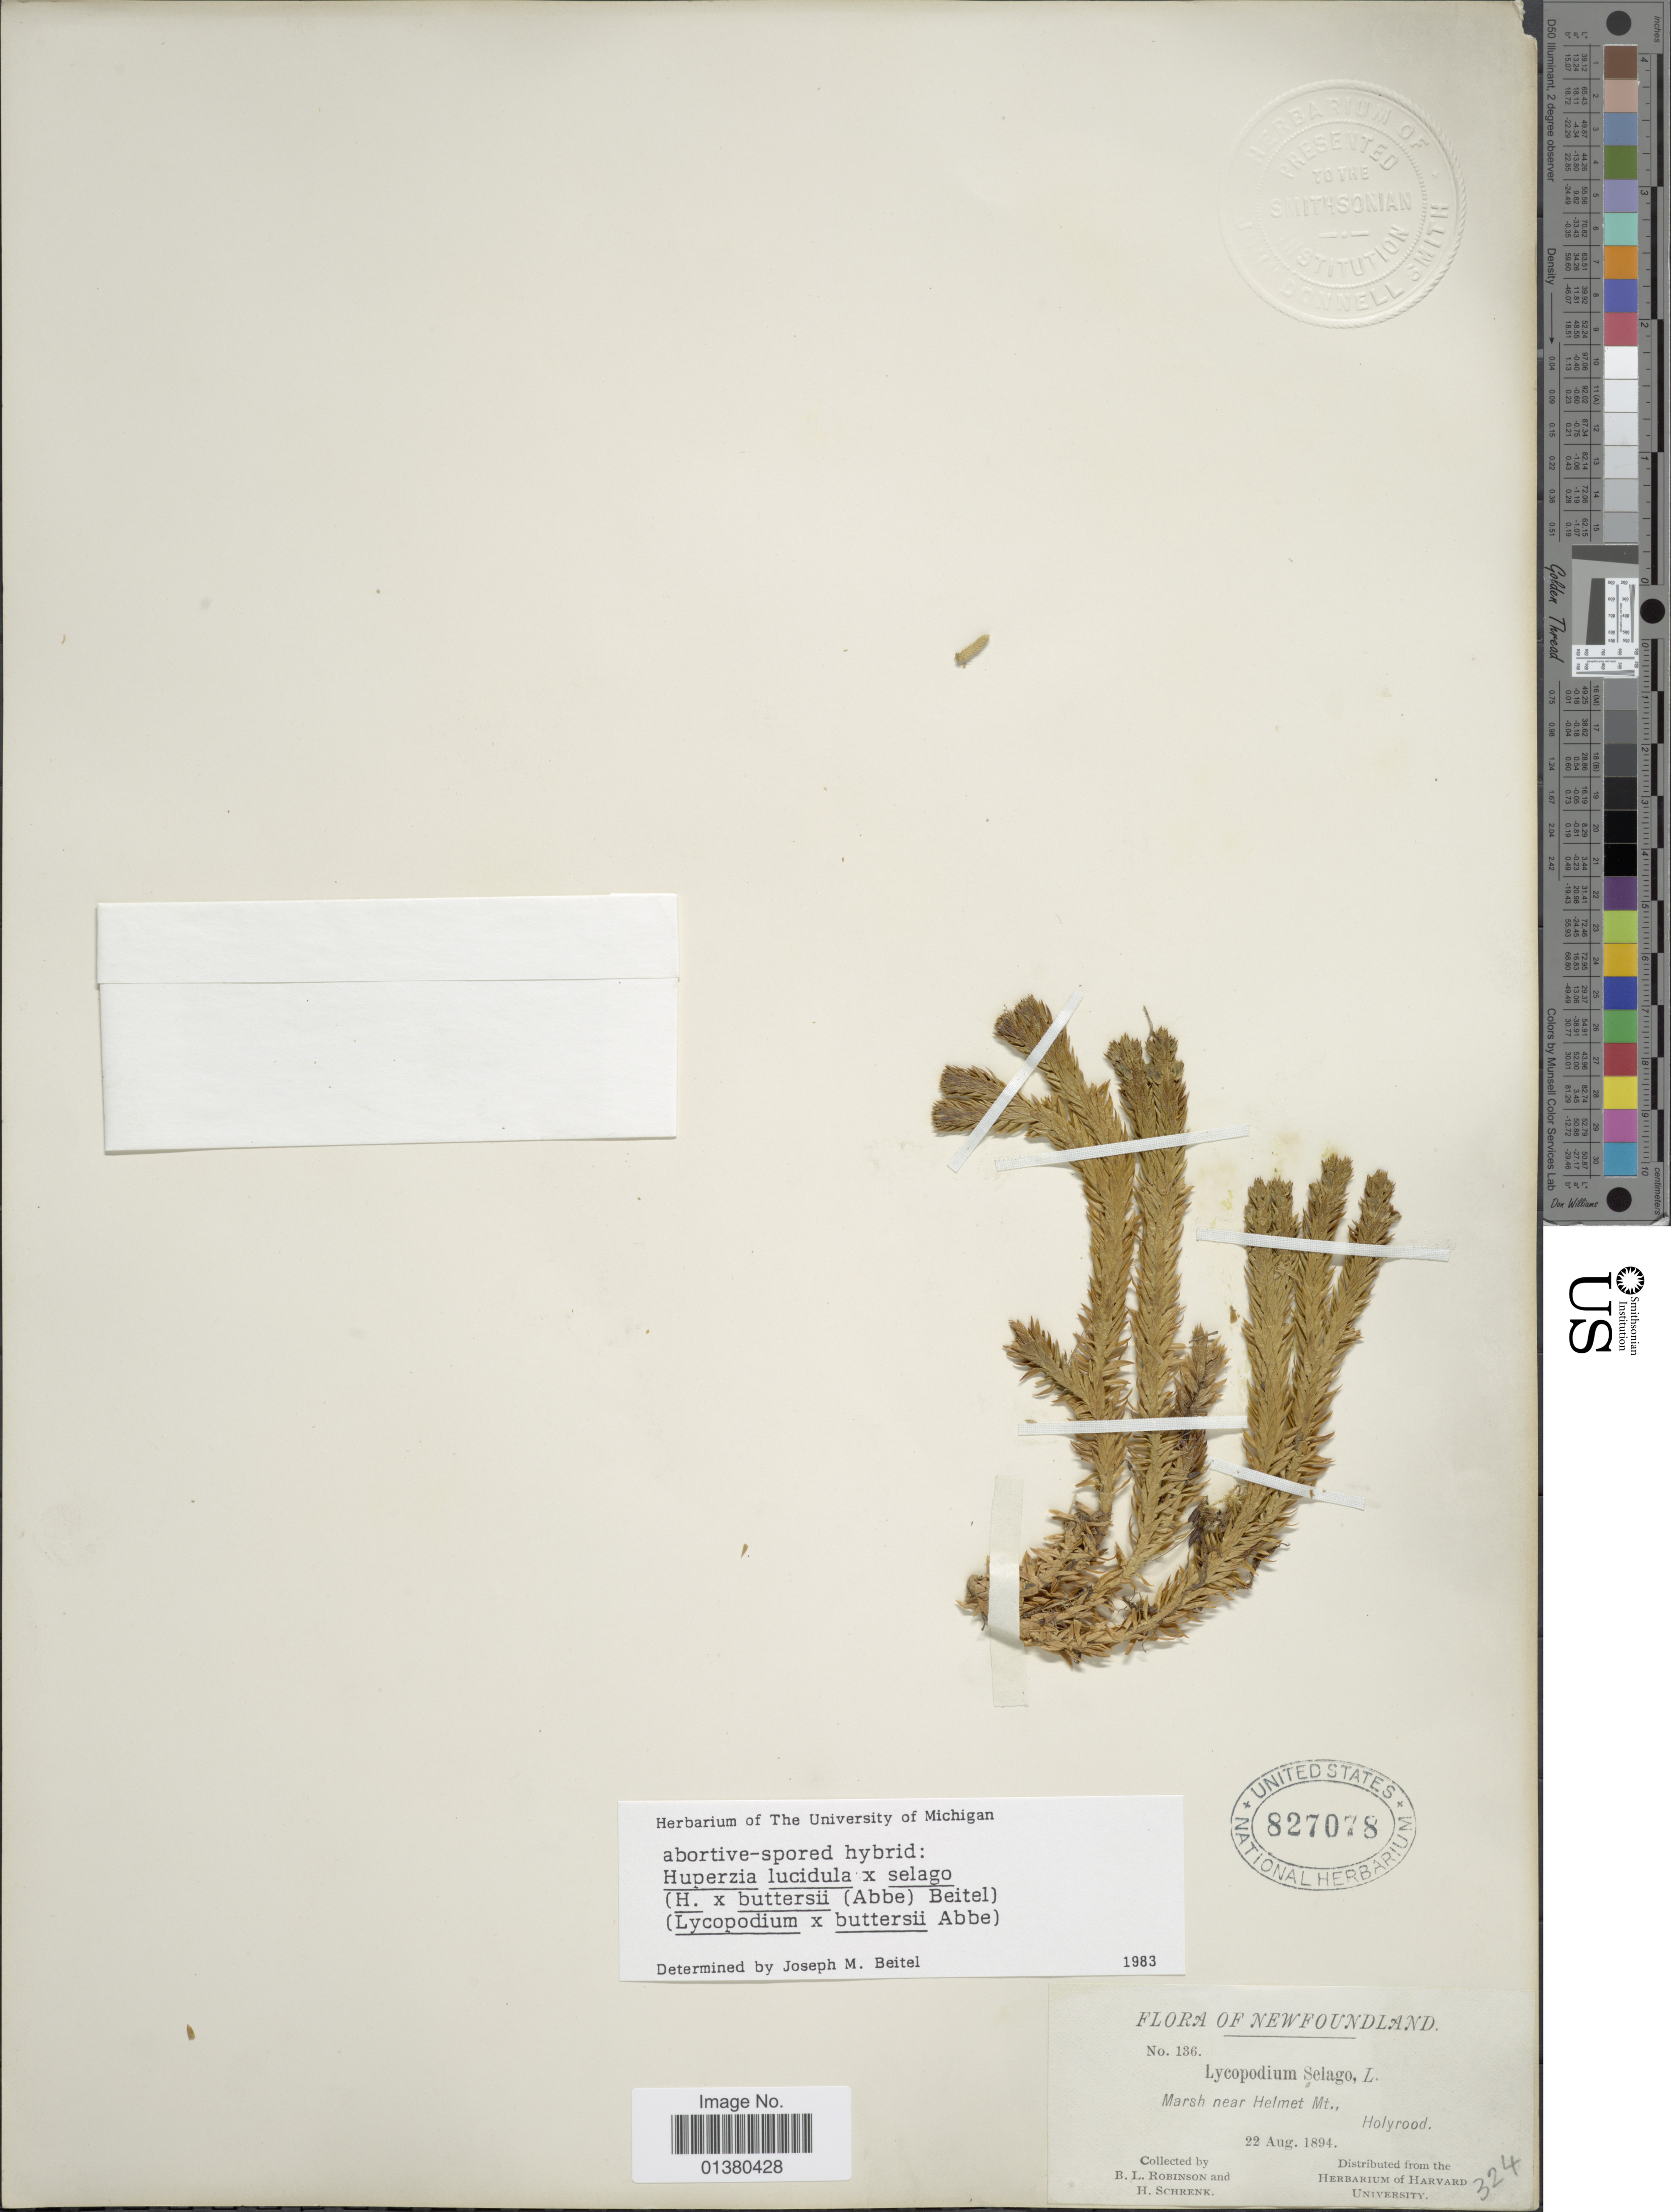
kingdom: Plantae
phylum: Tracheophyta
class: Lycopodiopsida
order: Lycopodiales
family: Lycopodiaceae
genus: Huperzia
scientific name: Huperzia x buttersii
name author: (Abbe) Kartesz & Gandhi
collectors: B. L. Robinson & H. v. Schrenk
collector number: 136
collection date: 1894-08-22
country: Canada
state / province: Newfoundland and Labrador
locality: Marsh near Helmet Mt., Holyrood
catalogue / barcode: US 827078